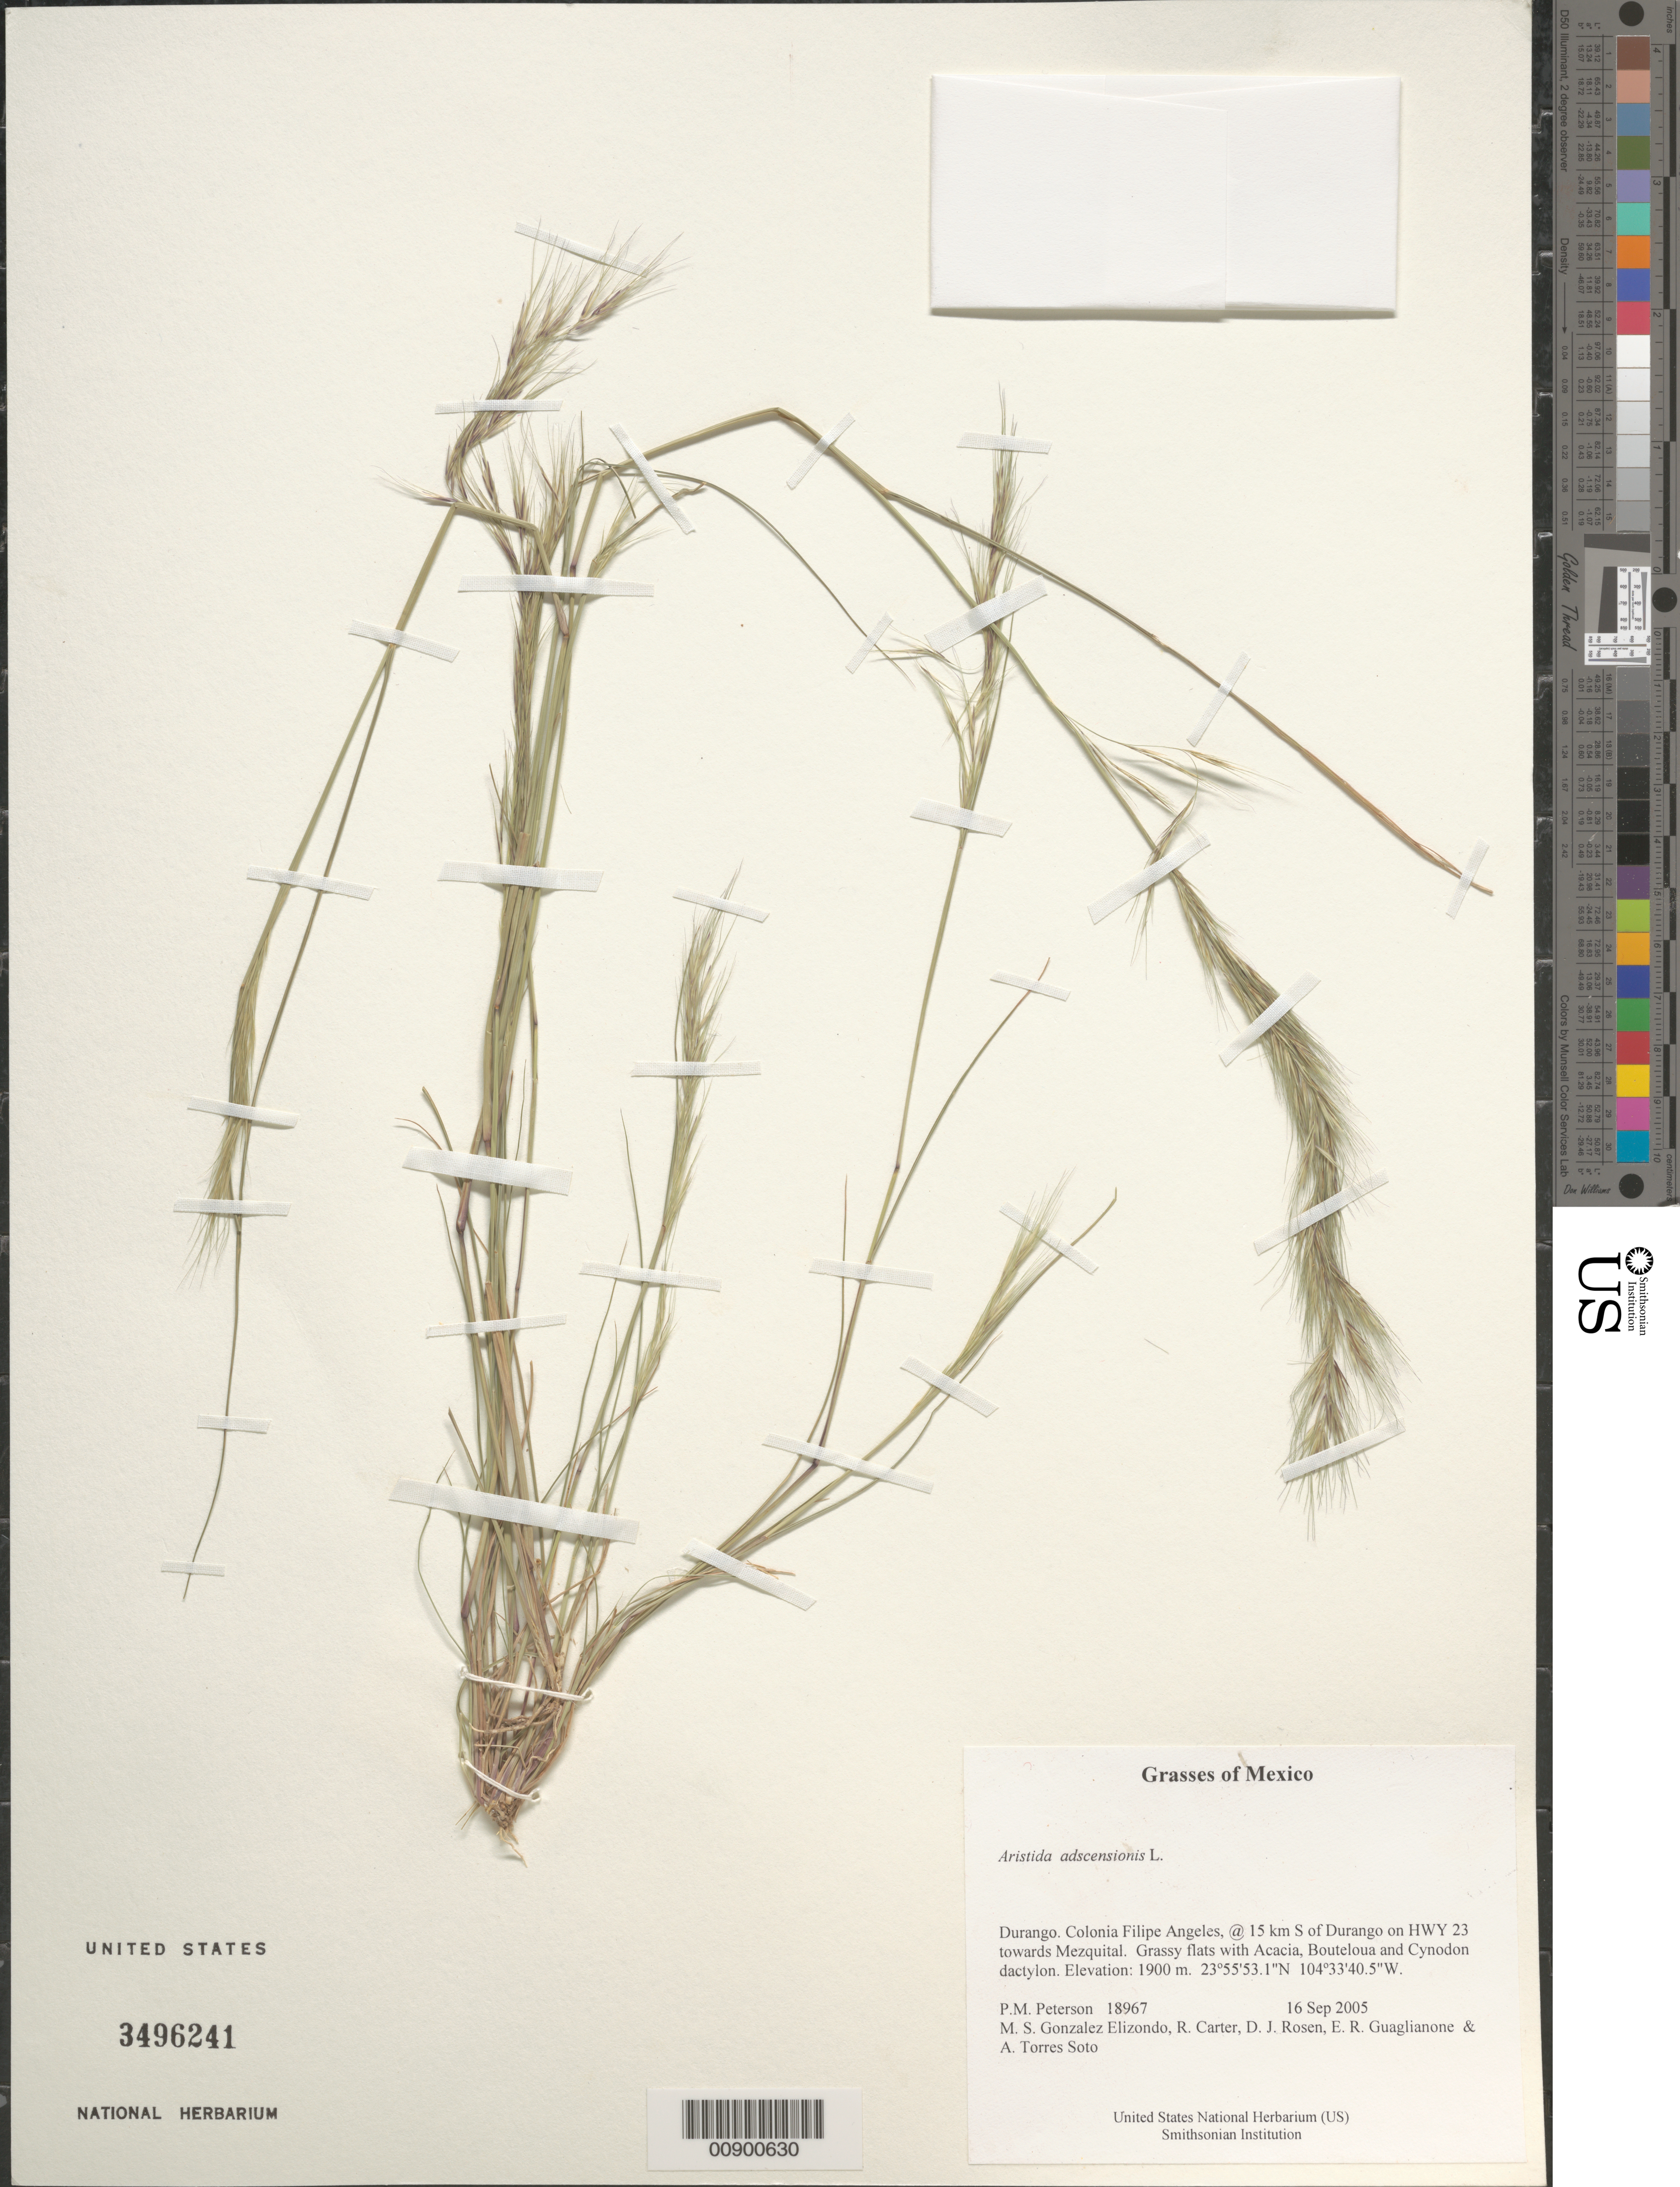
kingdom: Plantae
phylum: Tracheophyta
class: Liliopsida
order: Poales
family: Poaceae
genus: Aristida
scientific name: Aristida adscensionis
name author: L.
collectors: P. M. Peterson, M. S. González-Elizondo, R. Carter, D. J. Rosen, E. R. Guaglianone & A. Torres Soto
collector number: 18967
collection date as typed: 16 Sep 2005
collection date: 2005-09-16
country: Mexico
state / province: Durango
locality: Colonia Filipe Angeles, @ 15 km S of Durango on HWY 23 towards Mezquital. Grassy flats with Acacia, Bouteloua and Cynodon dactylon.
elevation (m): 1900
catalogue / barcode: US 3496241